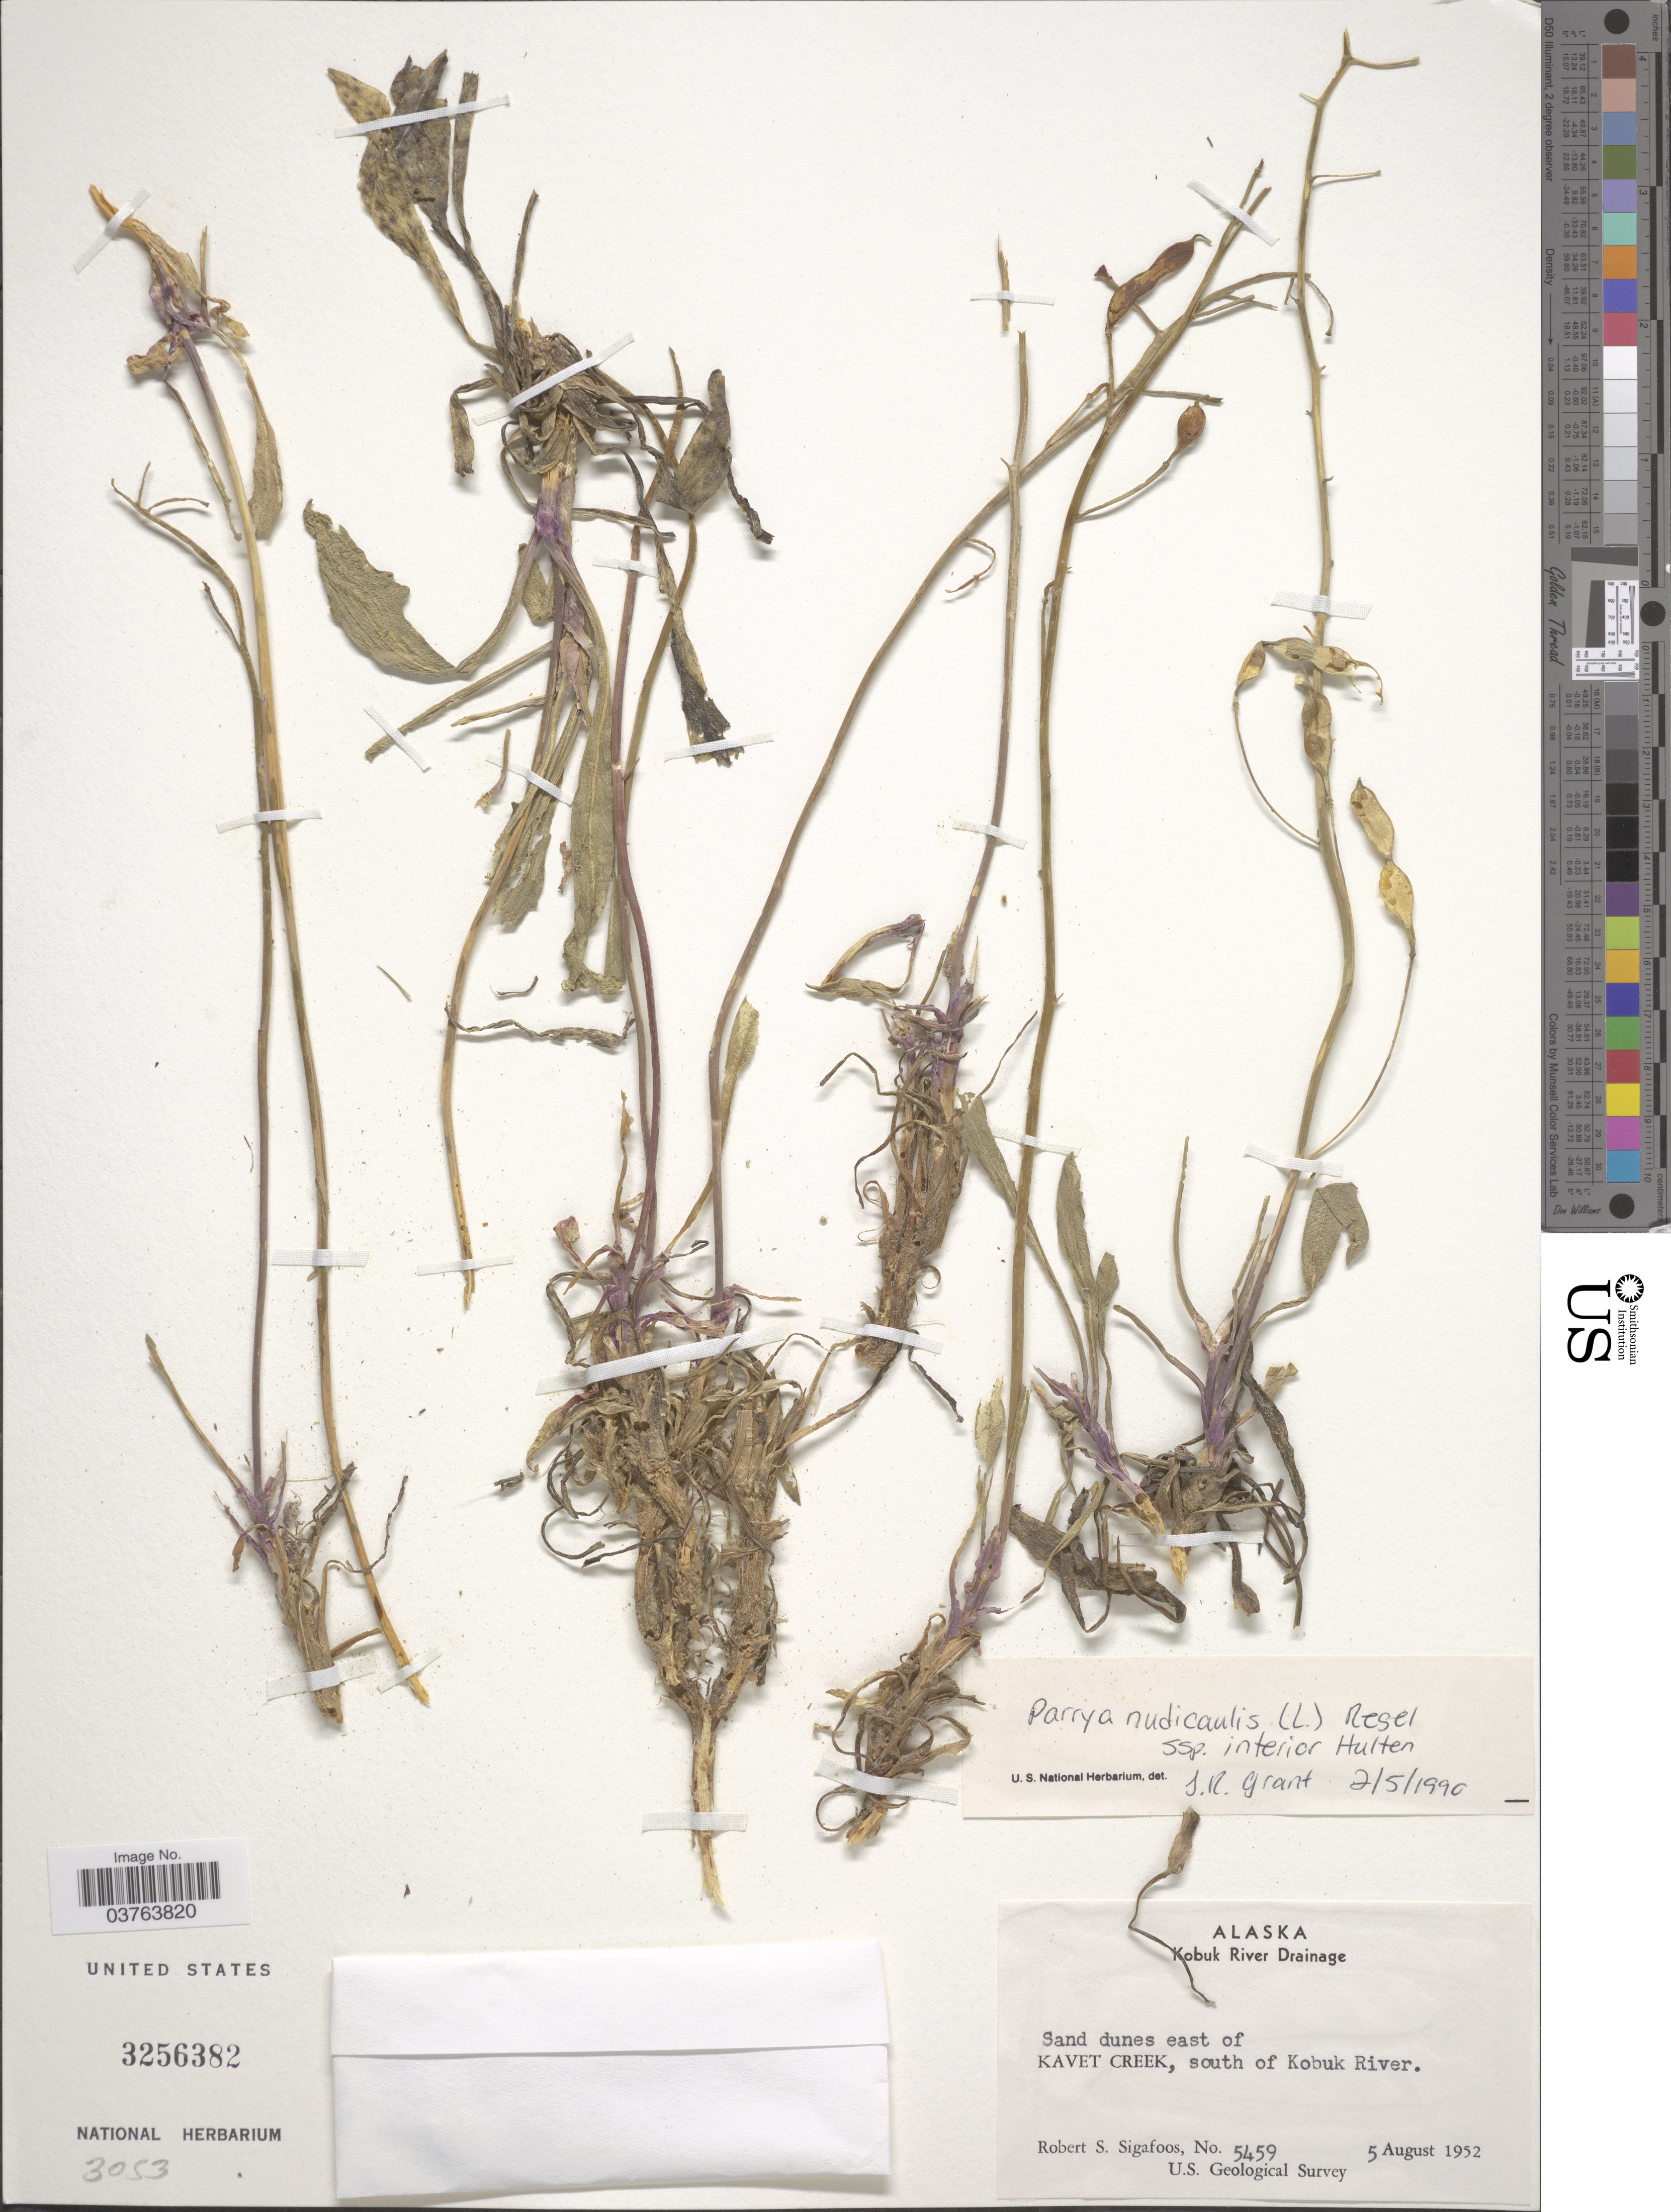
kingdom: Plantae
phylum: Tracheophyta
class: Magnoliopsida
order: Brassicales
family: Brassicaceae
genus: Parrya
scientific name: Parrya nudicaulis subsp. interior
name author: Hultén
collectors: R. Sigafoos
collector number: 5459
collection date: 1952-08-05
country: United States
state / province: Alaska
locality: Kobuk River Drainage. Sand dunes east of Kavet Creek, south of Kobuk River.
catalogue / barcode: US 3256382